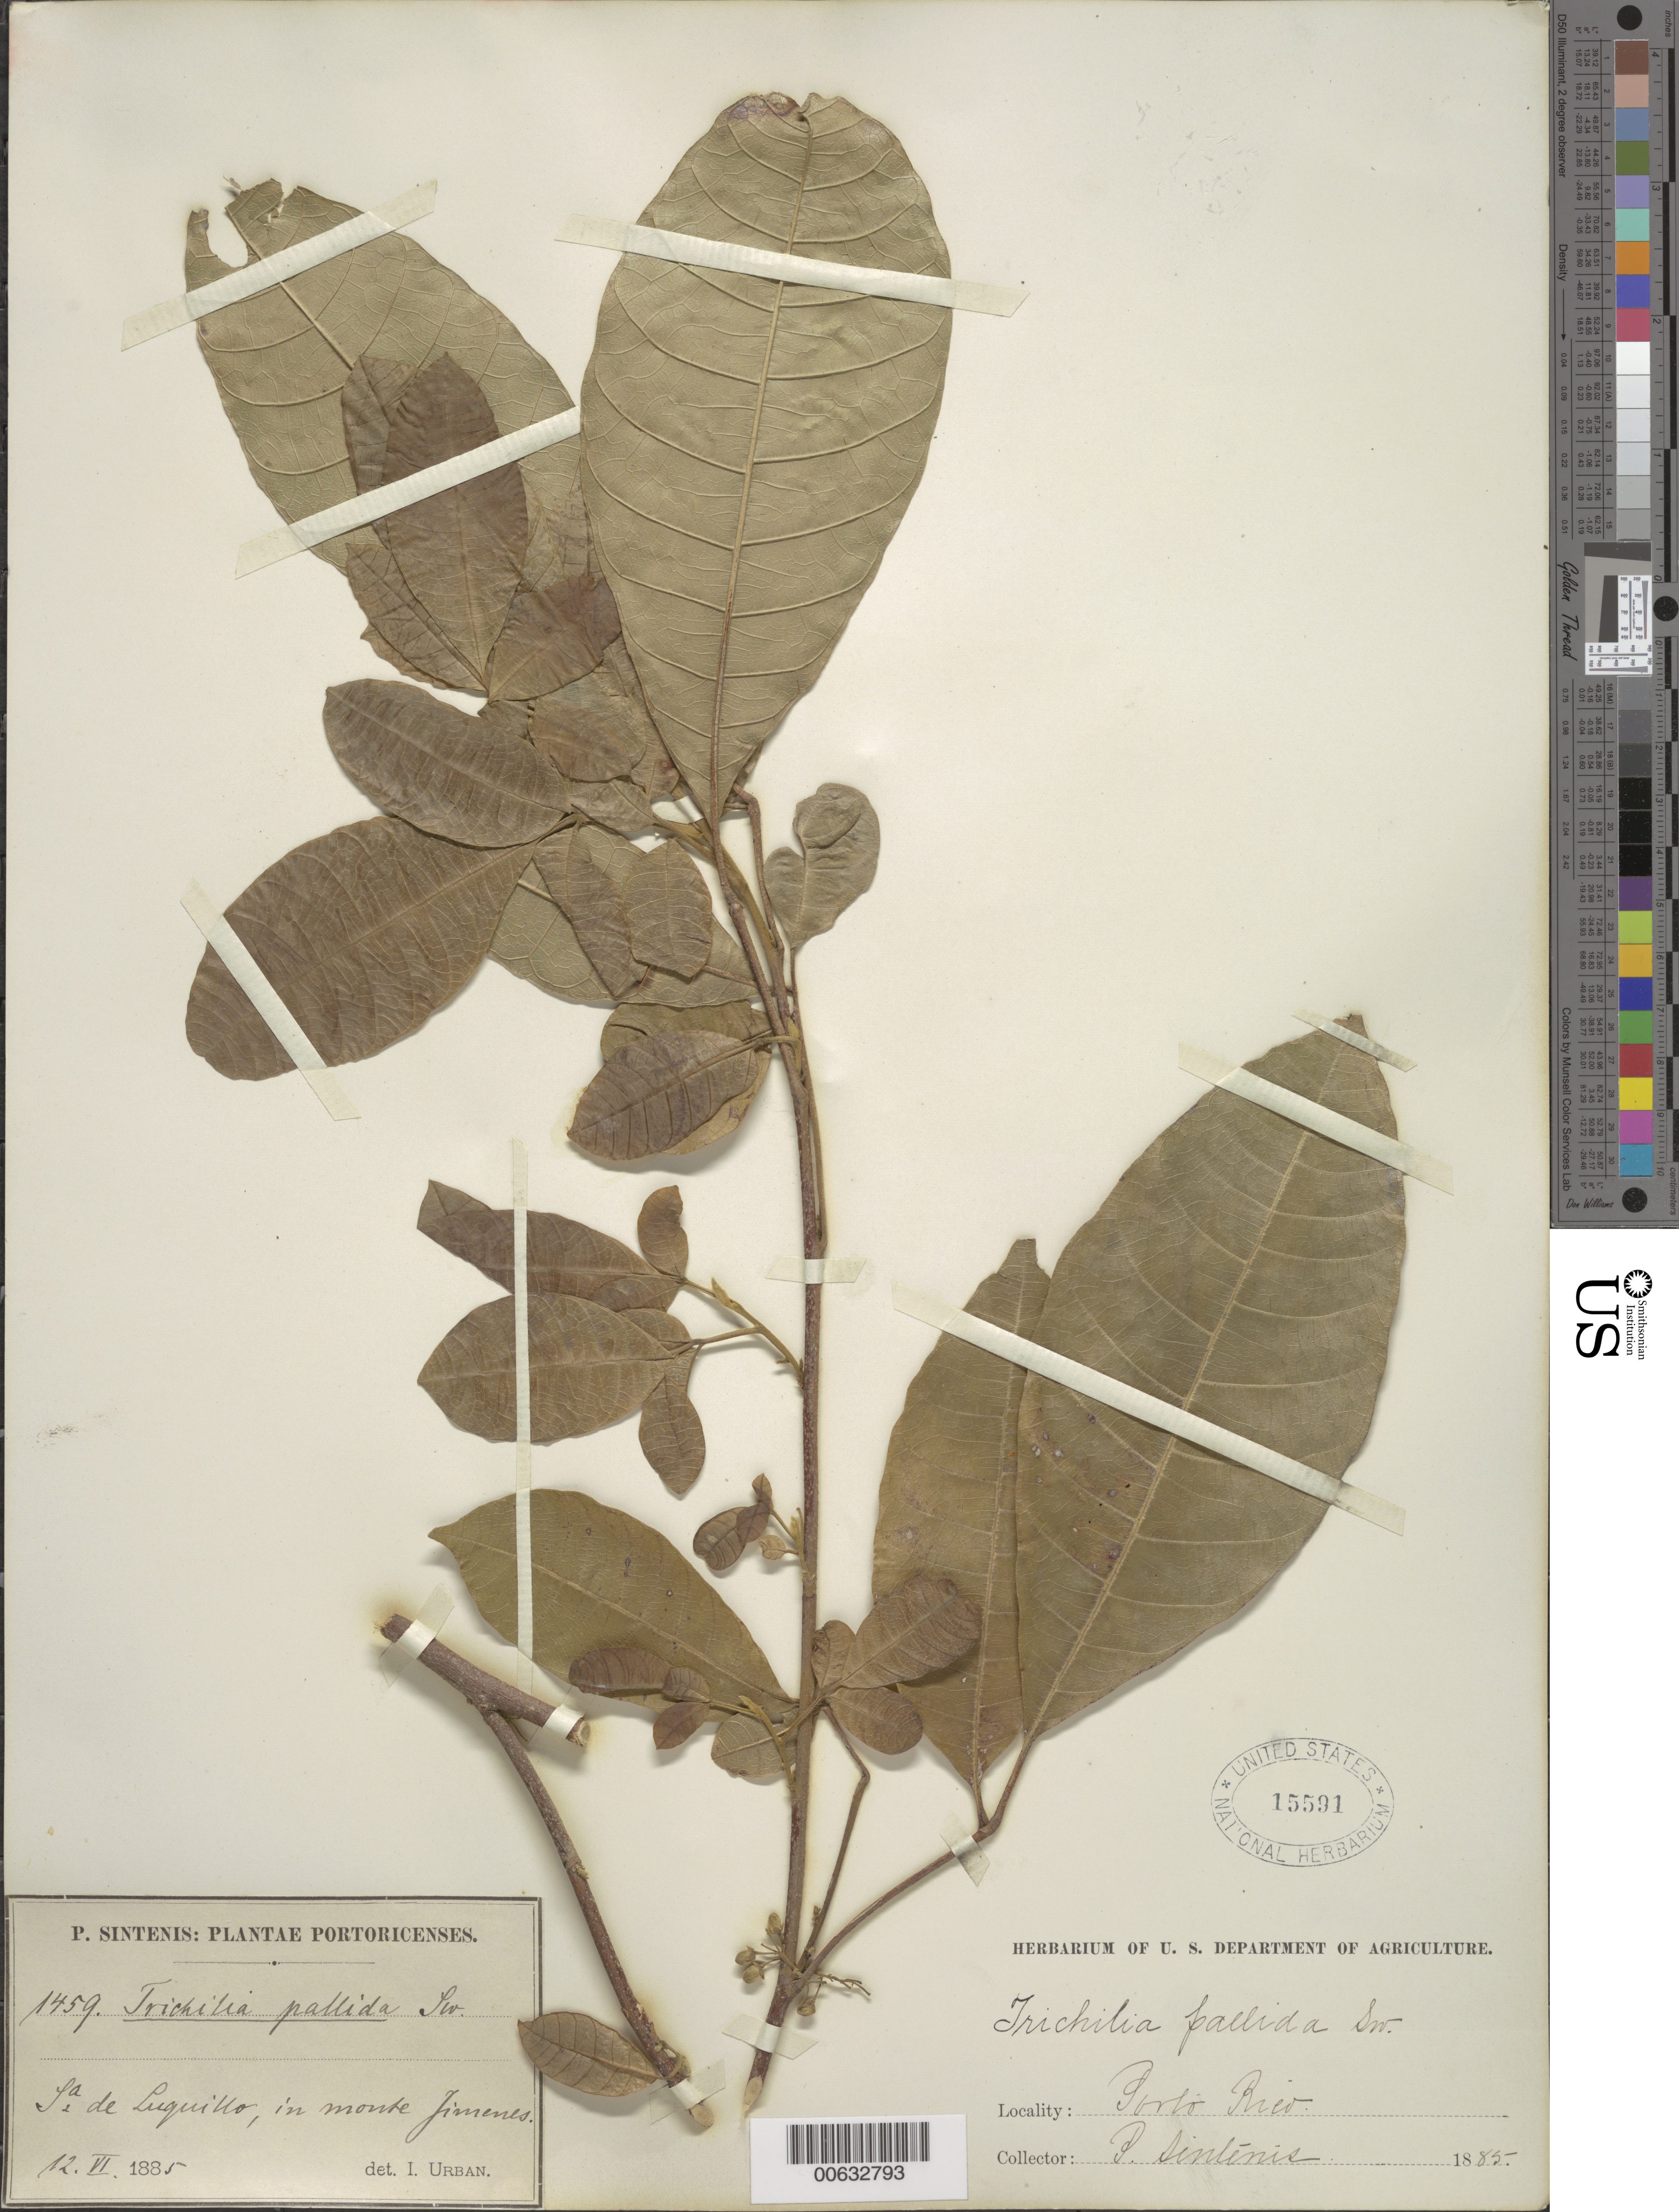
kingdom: Plantae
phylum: Tracheophyta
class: Magnoliopsida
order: Sapindales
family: Meliaceae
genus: Trichilia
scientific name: Trichilia pallida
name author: Sw.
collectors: P. Sintenis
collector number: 1459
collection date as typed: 12 Jun 1885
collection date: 1885-06-12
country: Puerto Rico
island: Greater Antilles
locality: Sierra de Luquillo, in monte Jimenes.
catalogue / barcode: US 15591